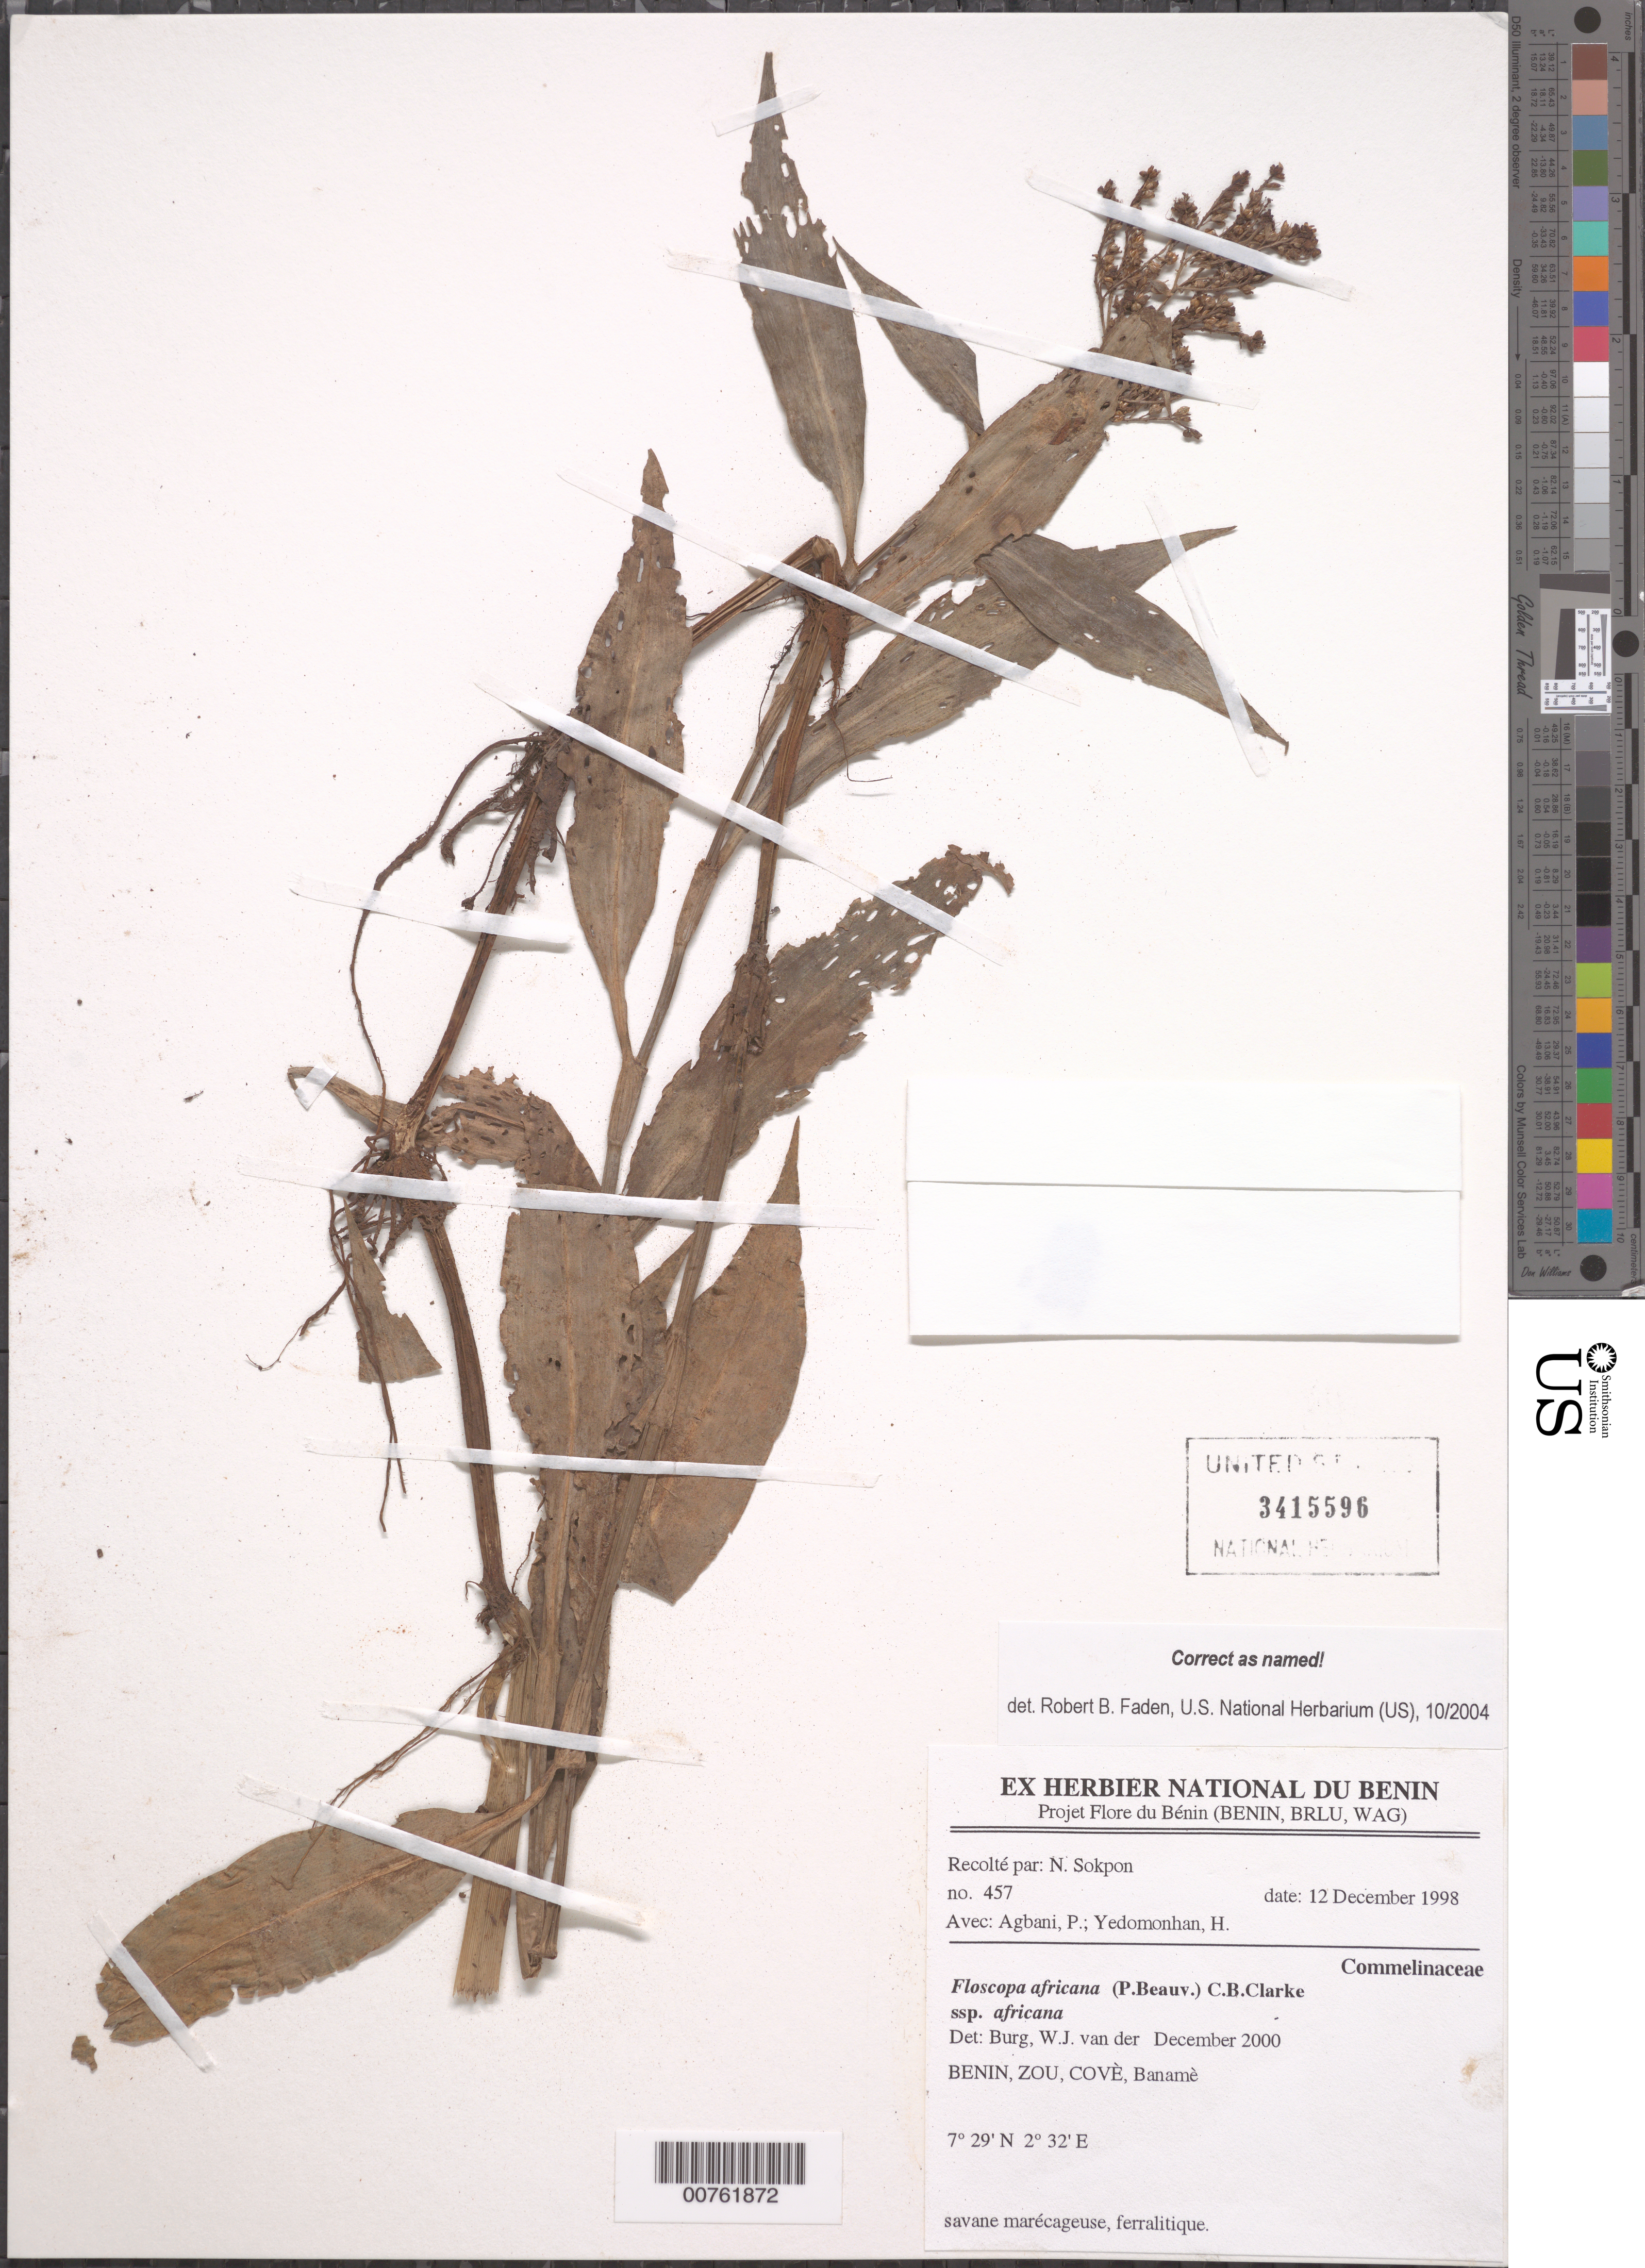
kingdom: Plantae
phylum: Tracheophyta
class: Liliopsida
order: Commelinales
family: Commelinaceae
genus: Floscopa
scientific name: Floscopa africana subsp. africana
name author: (P. Beauv.) C.B. Clarke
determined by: Faden, Robert B., (US), Smithsonian Institution - National Museum of Natural History (UNITED STATES)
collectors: N. Sokpon, P. Agbani & H. Yedomonhan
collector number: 457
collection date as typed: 12 Dec 1998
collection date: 1998-12-12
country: Benin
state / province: Zou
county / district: Cove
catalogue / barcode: US 3415596